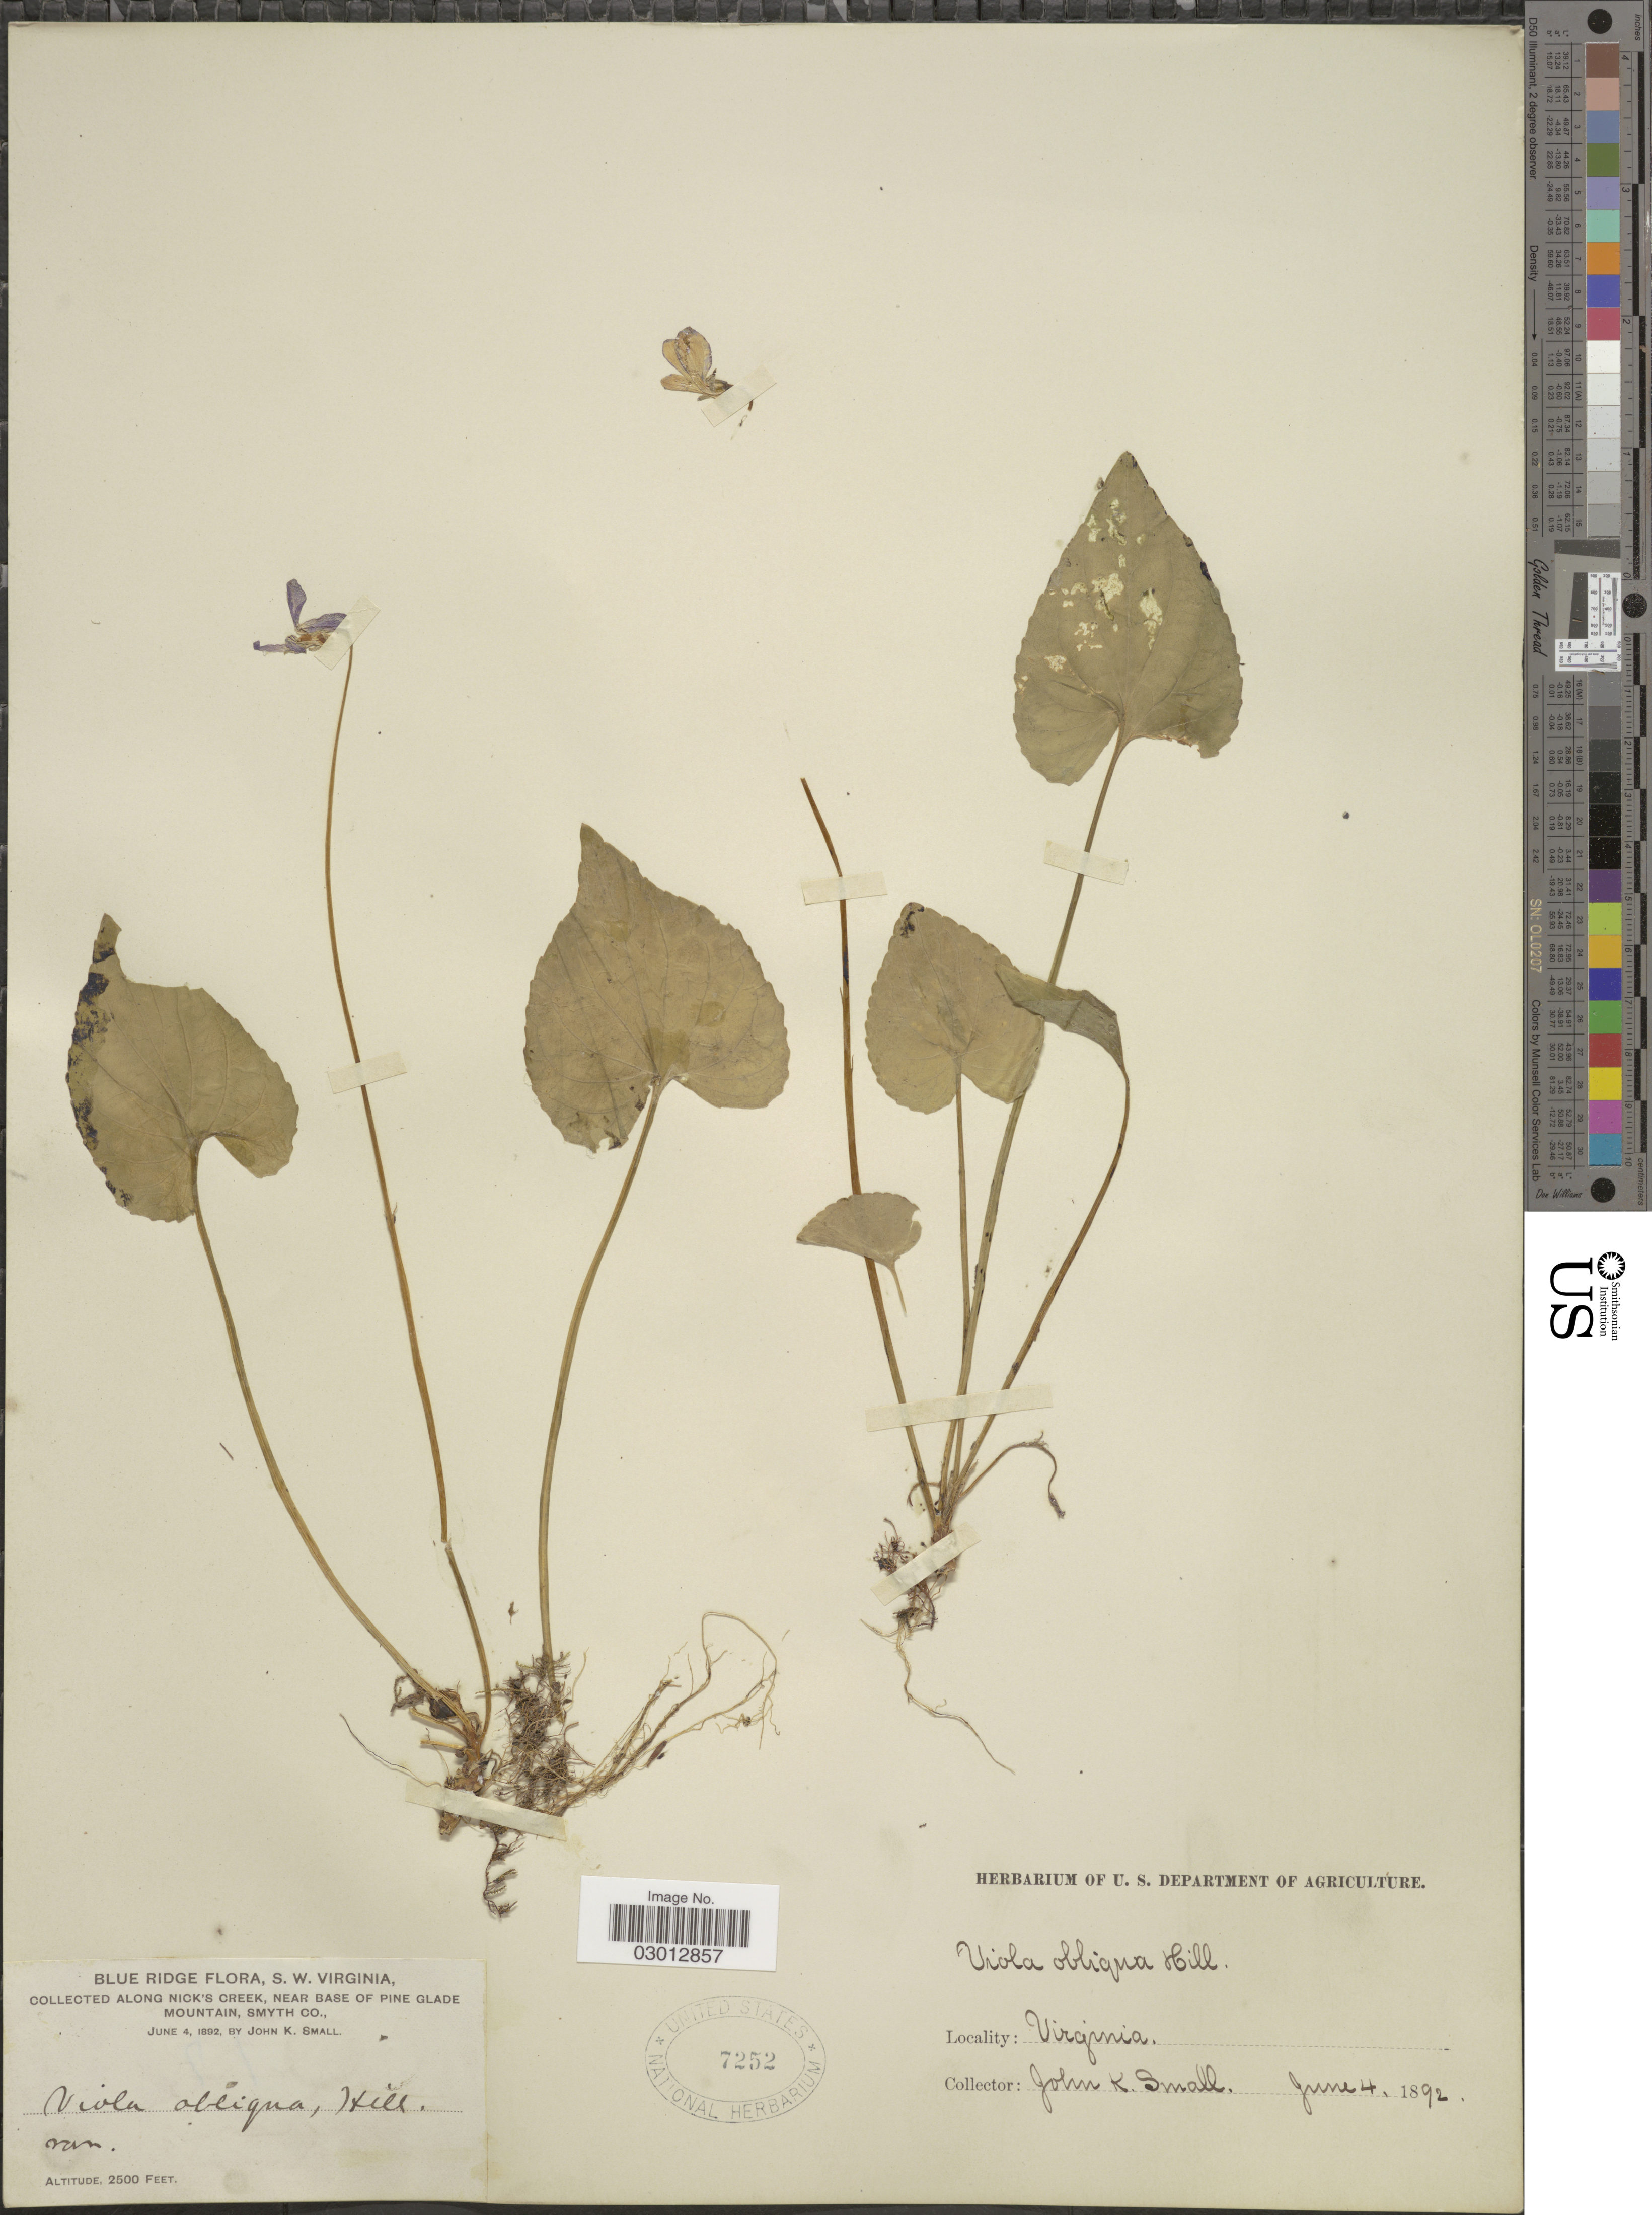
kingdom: Plantae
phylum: Tracheophyta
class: Magnoliopsida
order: Malpighiales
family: Violaceae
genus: Viola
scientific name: Viola papilionacea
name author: Pursh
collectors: J. K. Small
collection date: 1892-06-04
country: United States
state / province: Virginia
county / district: Smyth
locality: Blue Ridge. S. W. Virginia. Along Nick's Creek, near base of Pine Glade Mountain.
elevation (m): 762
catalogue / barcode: US 7252